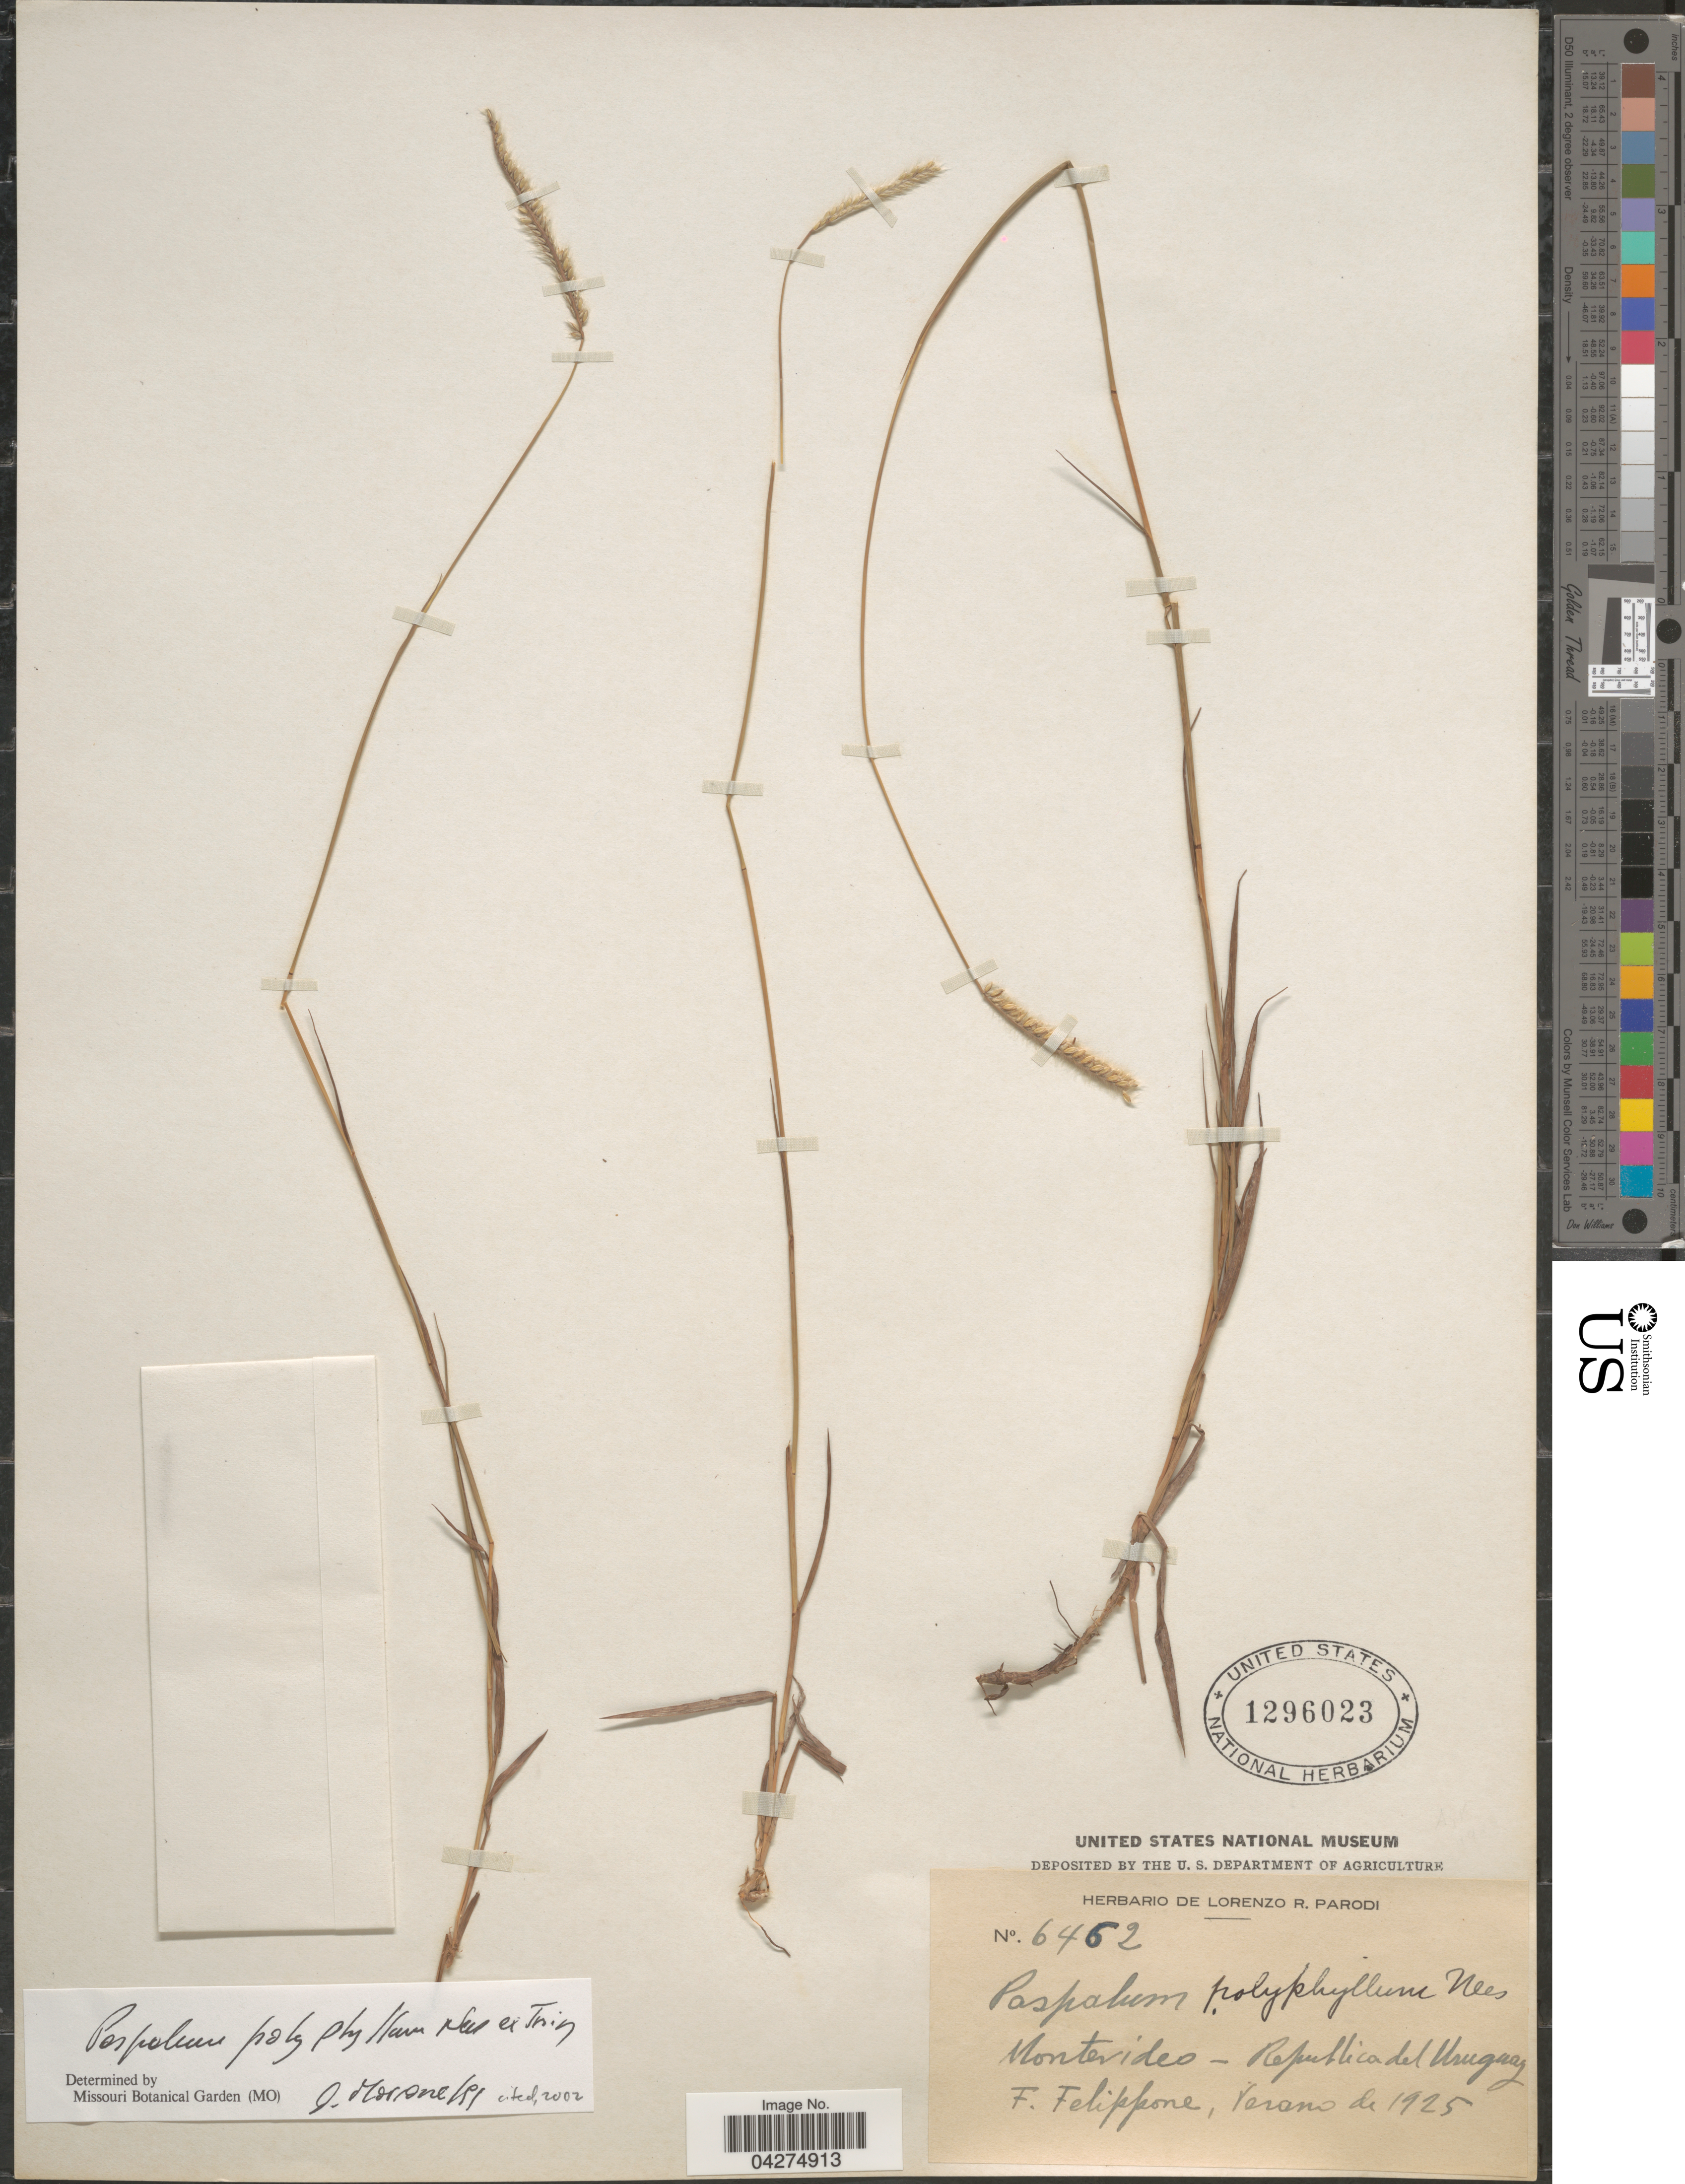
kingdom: Plantae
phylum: Tracheophyta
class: Liliopsida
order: Poales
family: Poaceae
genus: Paspalum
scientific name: Paspalum polyphyllum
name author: Nees ex Trin.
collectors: F. Felippone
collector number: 462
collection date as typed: Verano de 1925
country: Uruguay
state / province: Montevideo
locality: Republica del Uruguay.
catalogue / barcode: US 1296023